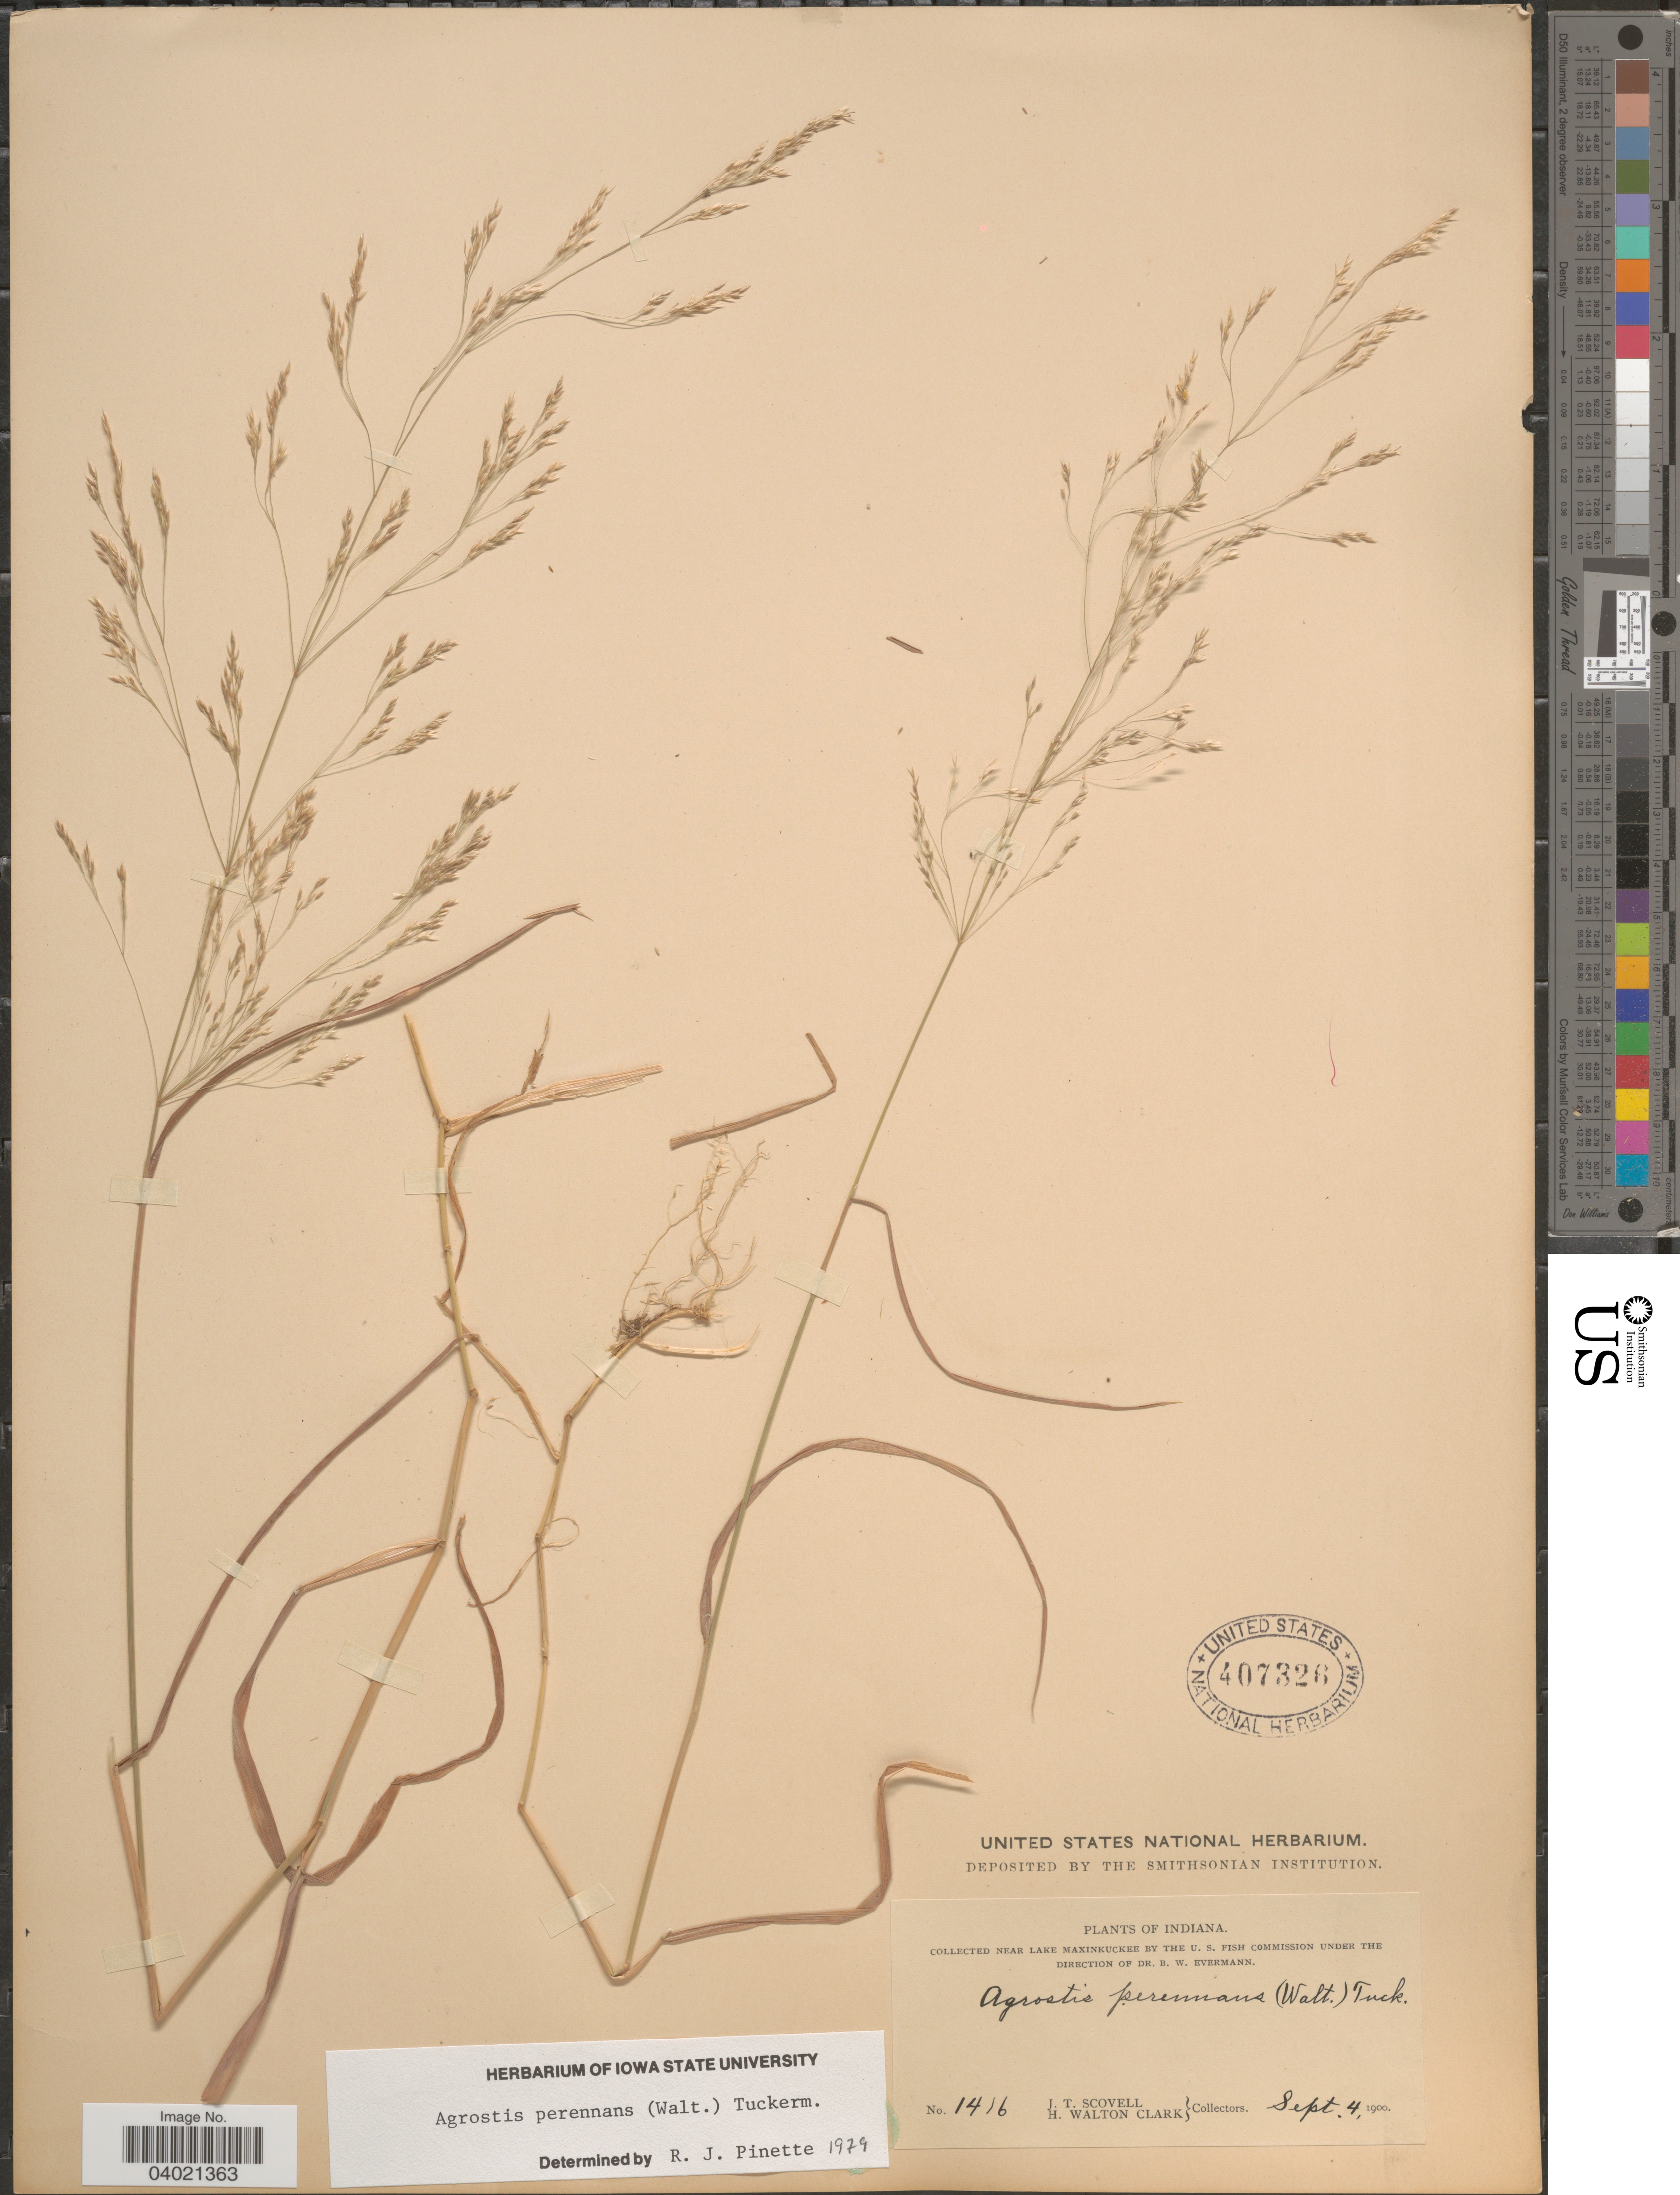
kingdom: Plantae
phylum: Tracheophyta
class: Liliopsida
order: Poales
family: Poaceae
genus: Agrostis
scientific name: Agrostis perennans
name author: (Walter) Tuck.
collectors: J. T. Scovell & H. W. Clark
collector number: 1416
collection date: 1900-09-04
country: United States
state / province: Indiana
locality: Near Lake Maxinkuckee.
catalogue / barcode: US 407326